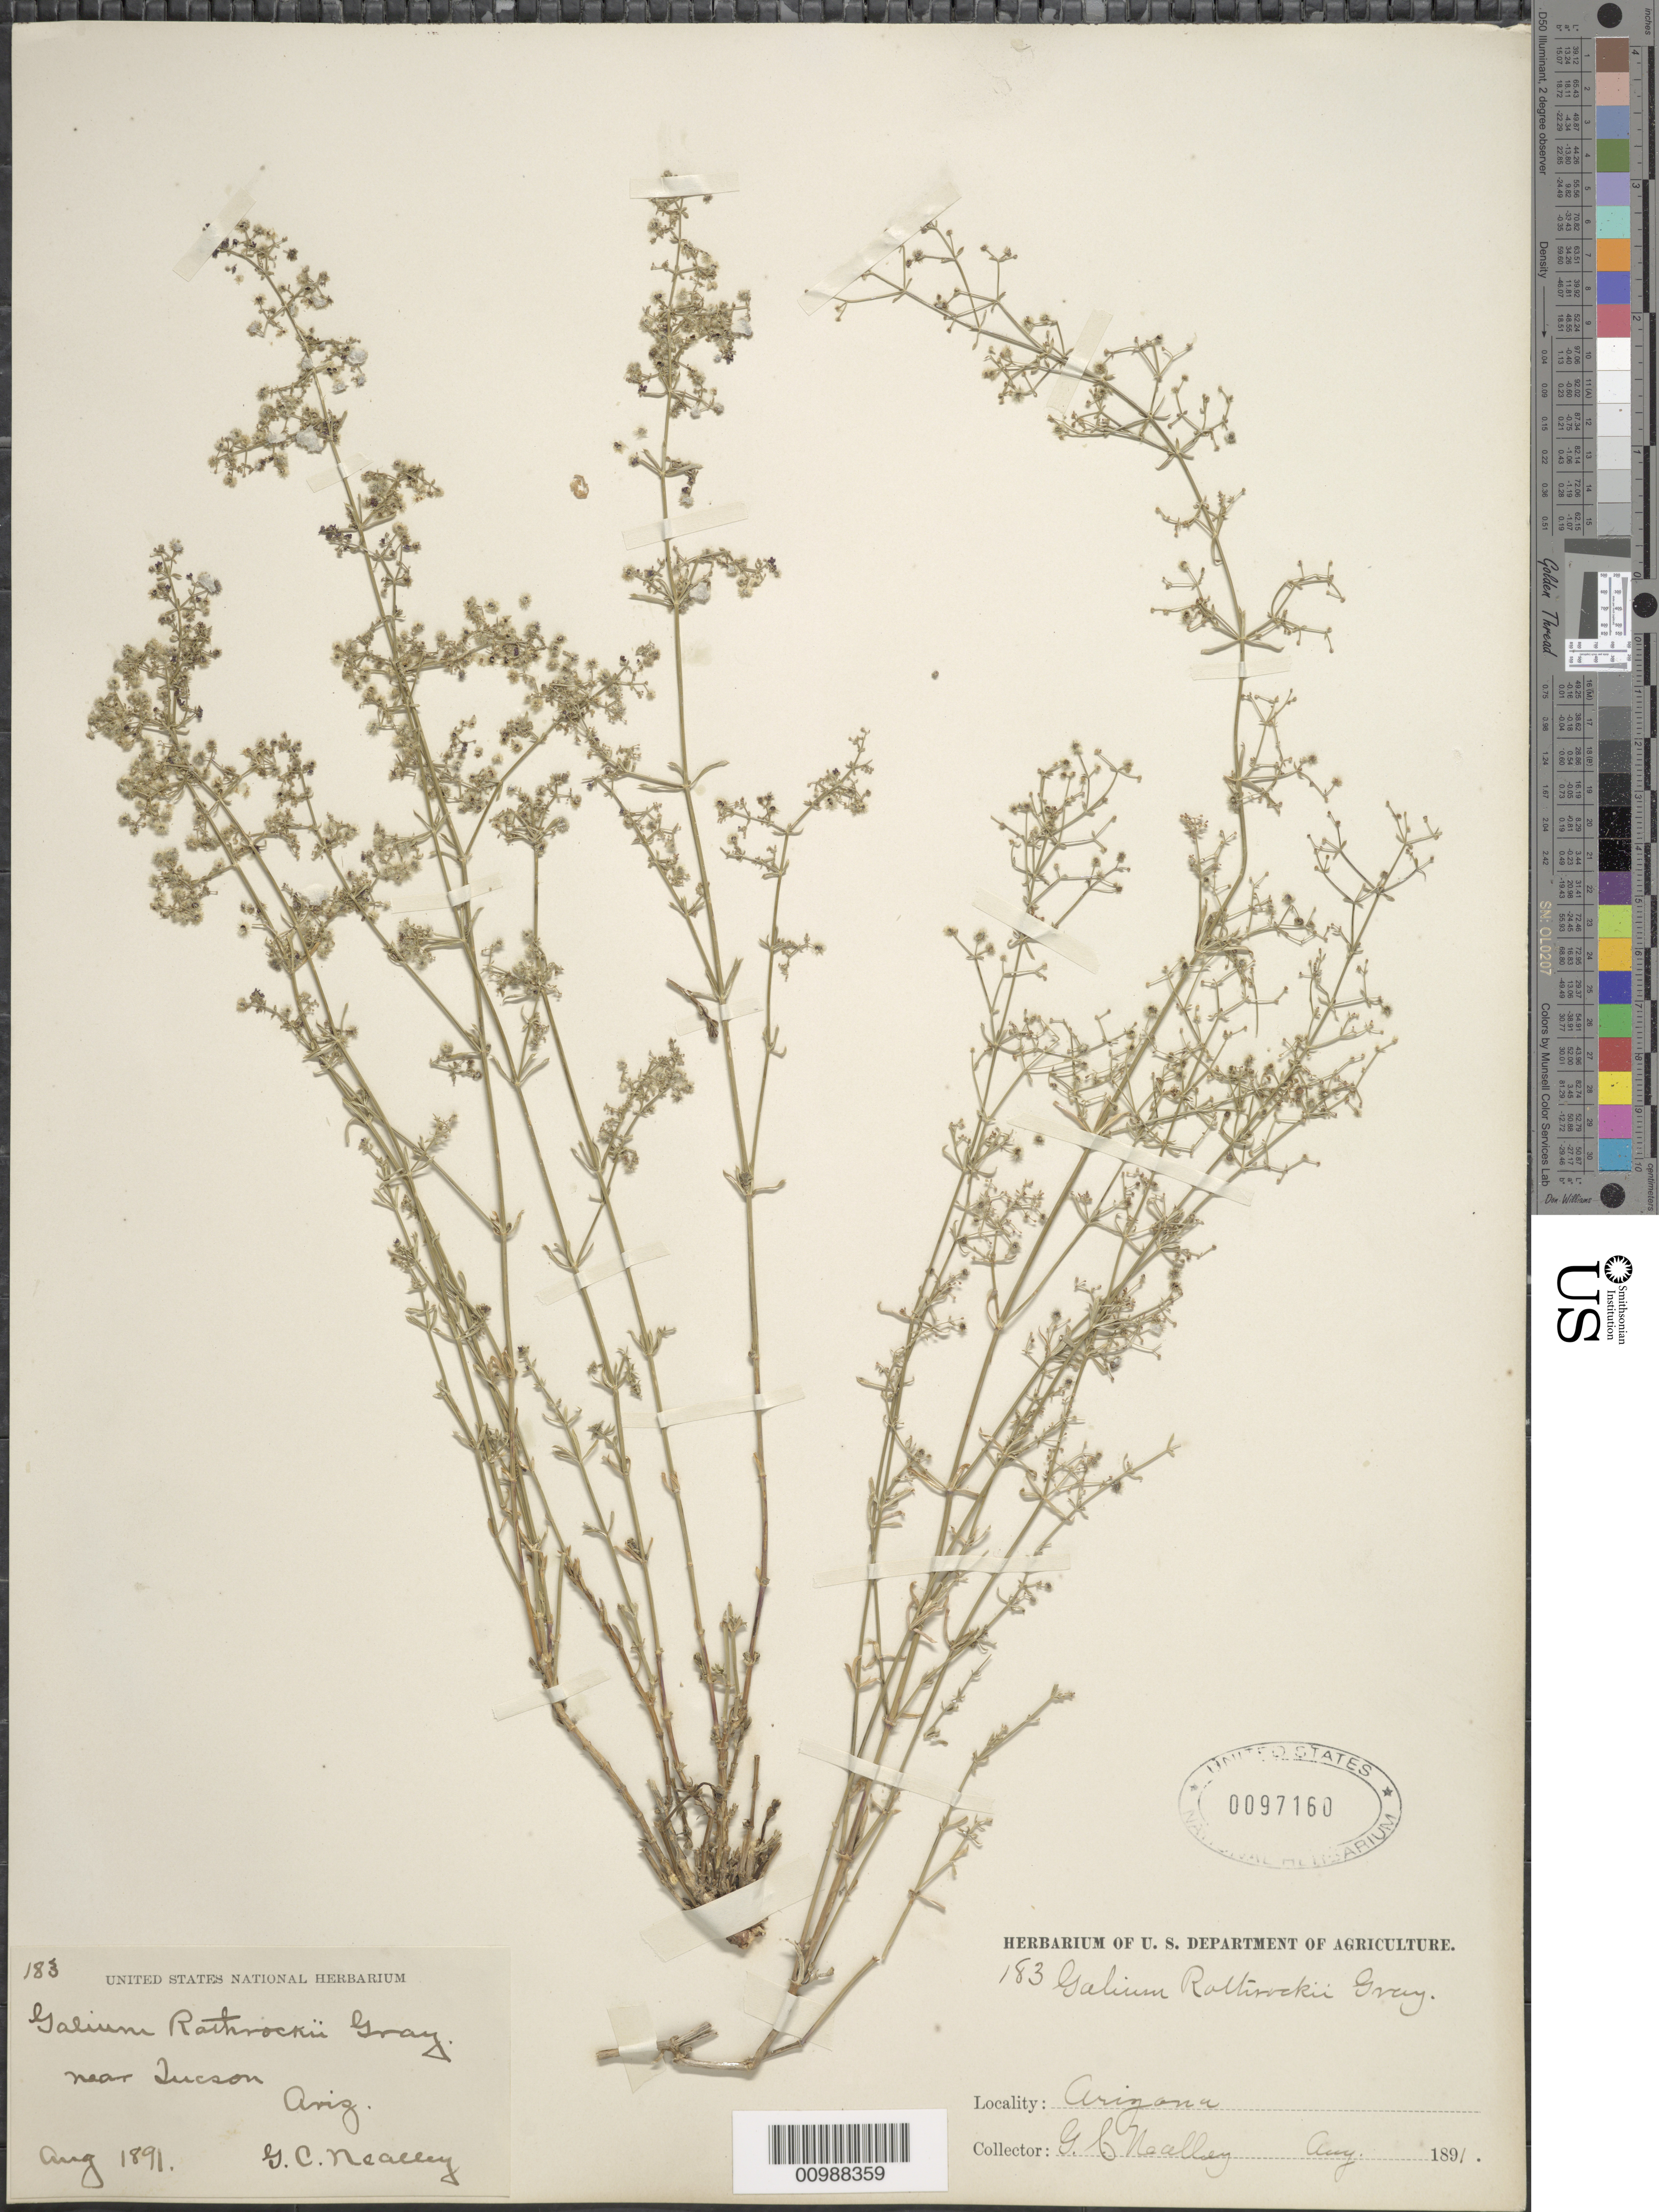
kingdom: Plantae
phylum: Tracheophyta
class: Magnoliopsida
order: Gentianales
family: Rubiaceae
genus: Galium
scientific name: Galium rothrockii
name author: A. Gray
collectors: G. C. Nealley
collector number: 183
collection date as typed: Aug 1891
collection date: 1891-08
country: United States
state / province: Arizona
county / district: Pima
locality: Near Tucson.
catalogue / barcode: US 97160